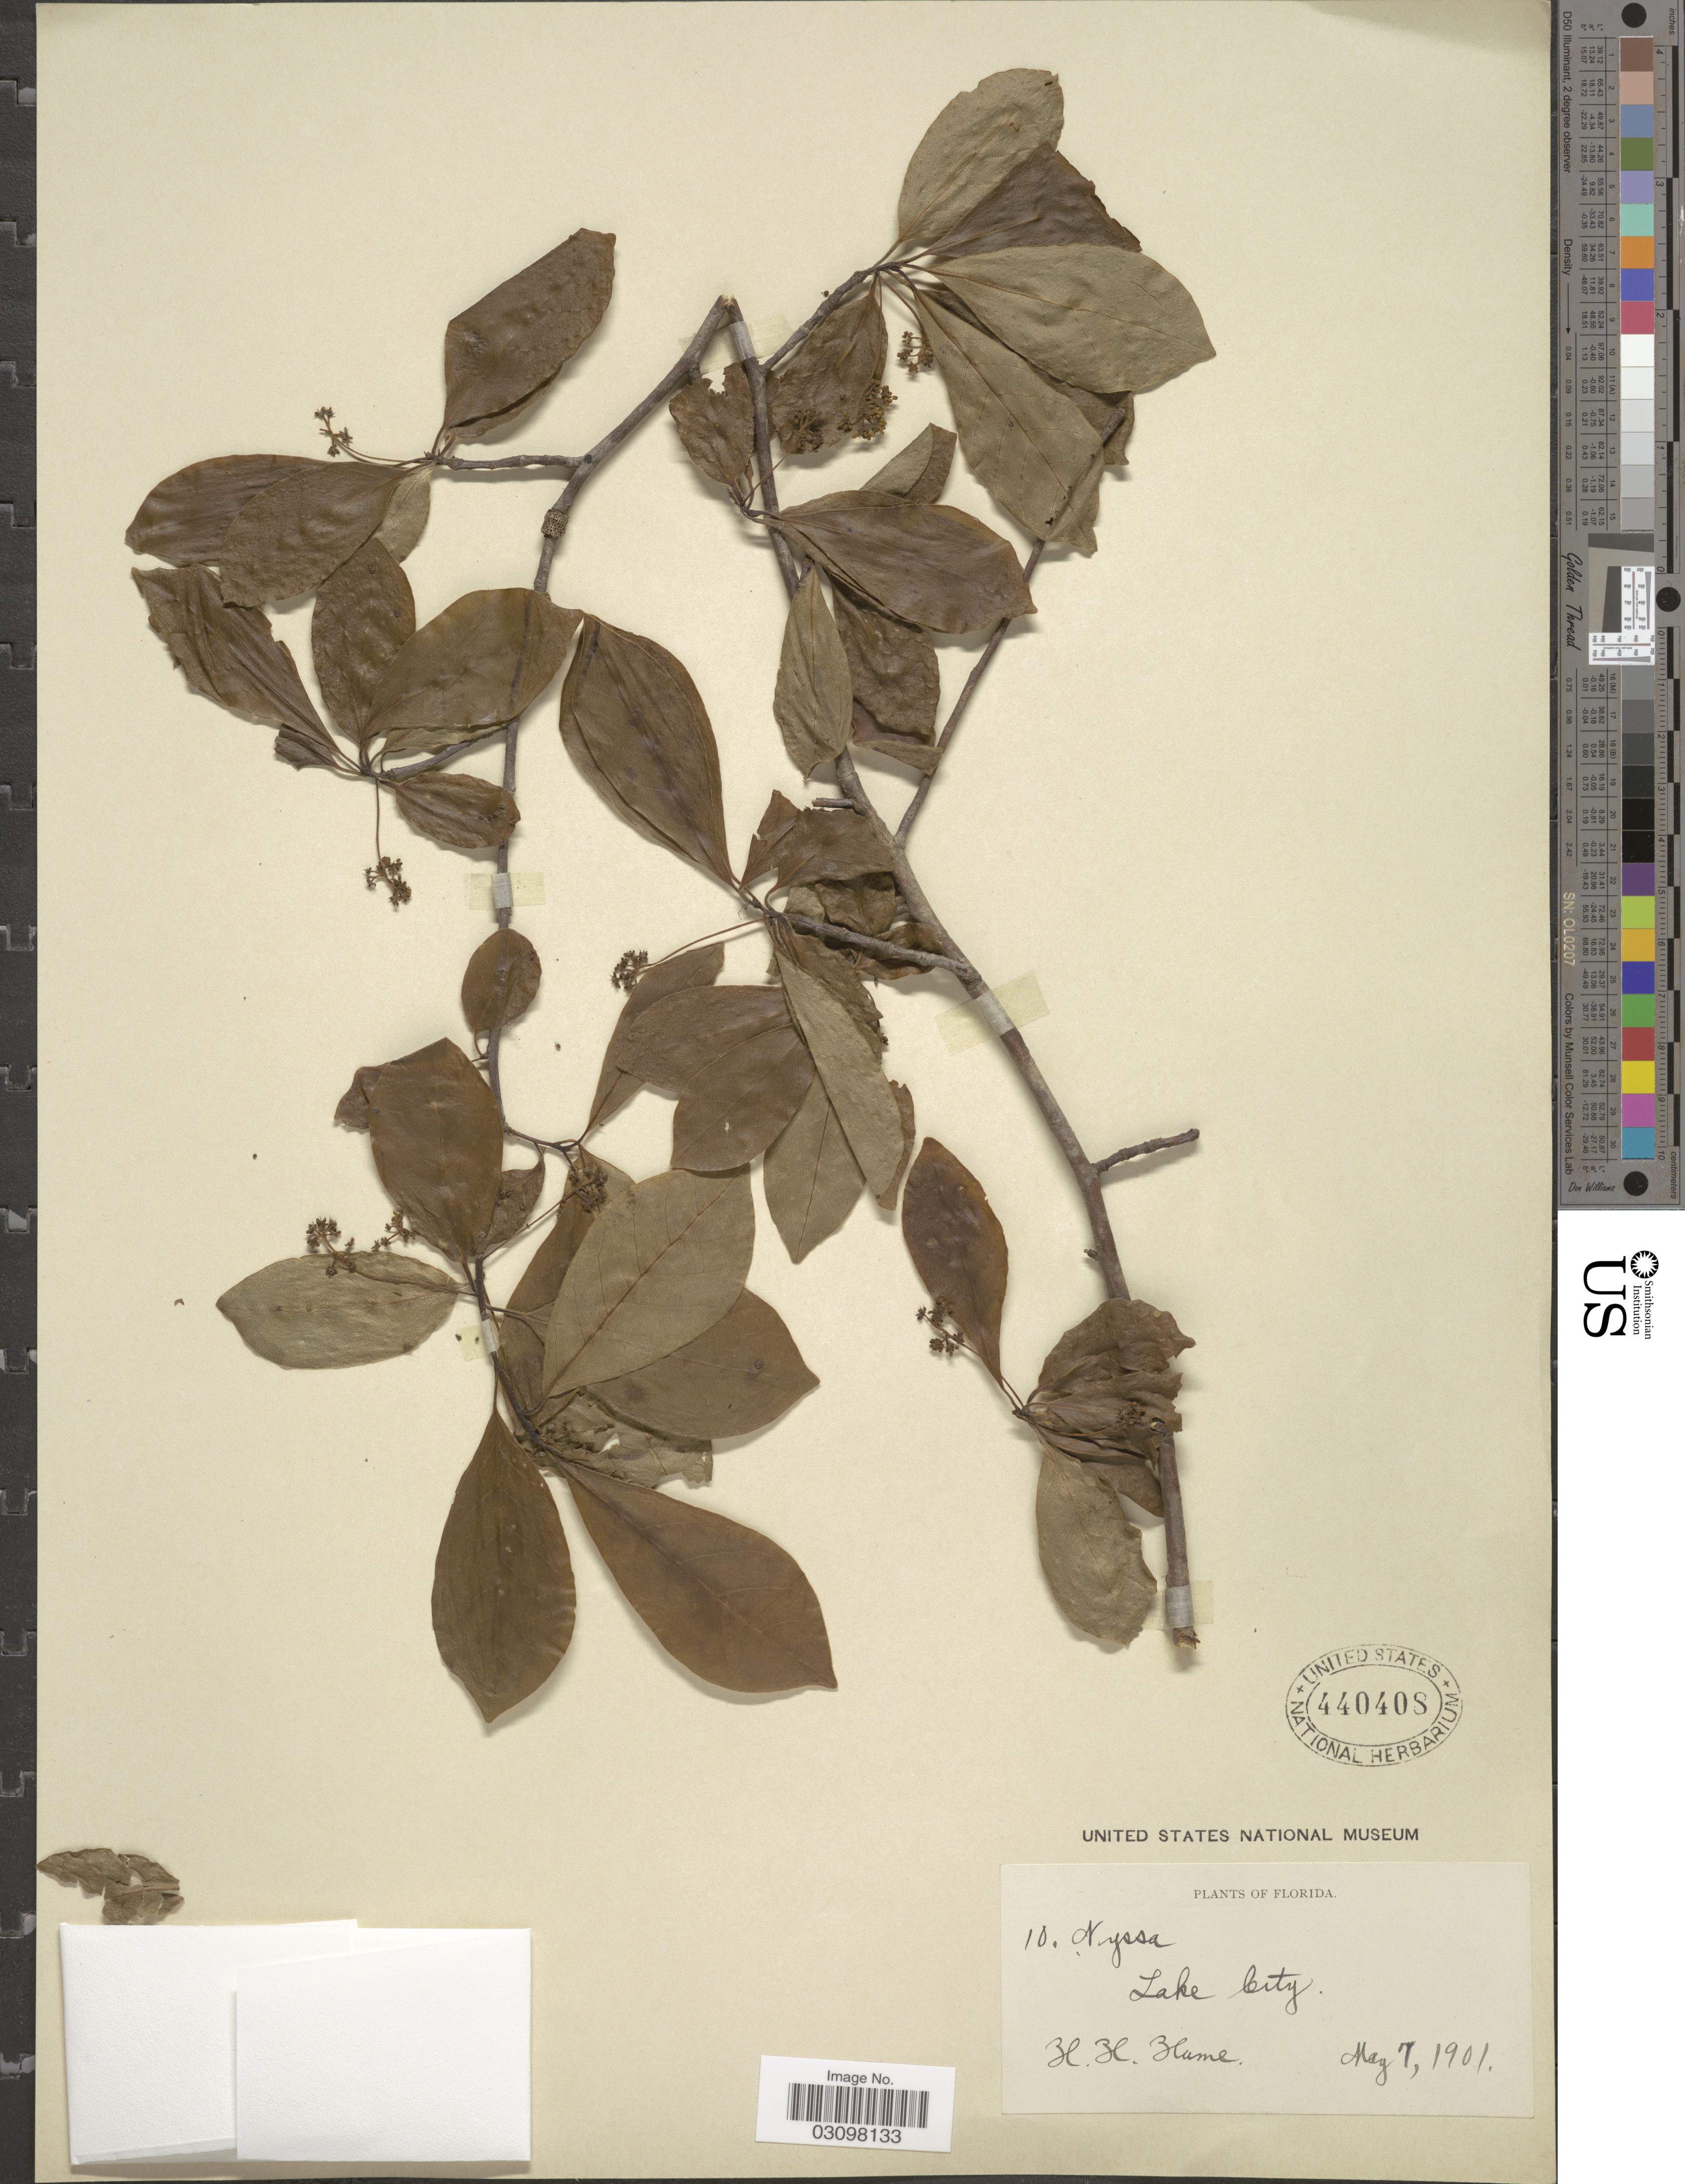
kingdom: Plantae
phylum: Tracheophyta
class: Magnoliopsida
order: Cornales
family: Nyssaceae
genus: Nyssa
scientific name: Nyssa sylvatica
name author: Marshall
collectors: H. Hume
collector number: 10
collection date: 1901-05-07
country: United States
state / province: Florida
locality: Lake City.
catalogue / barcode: US 440408